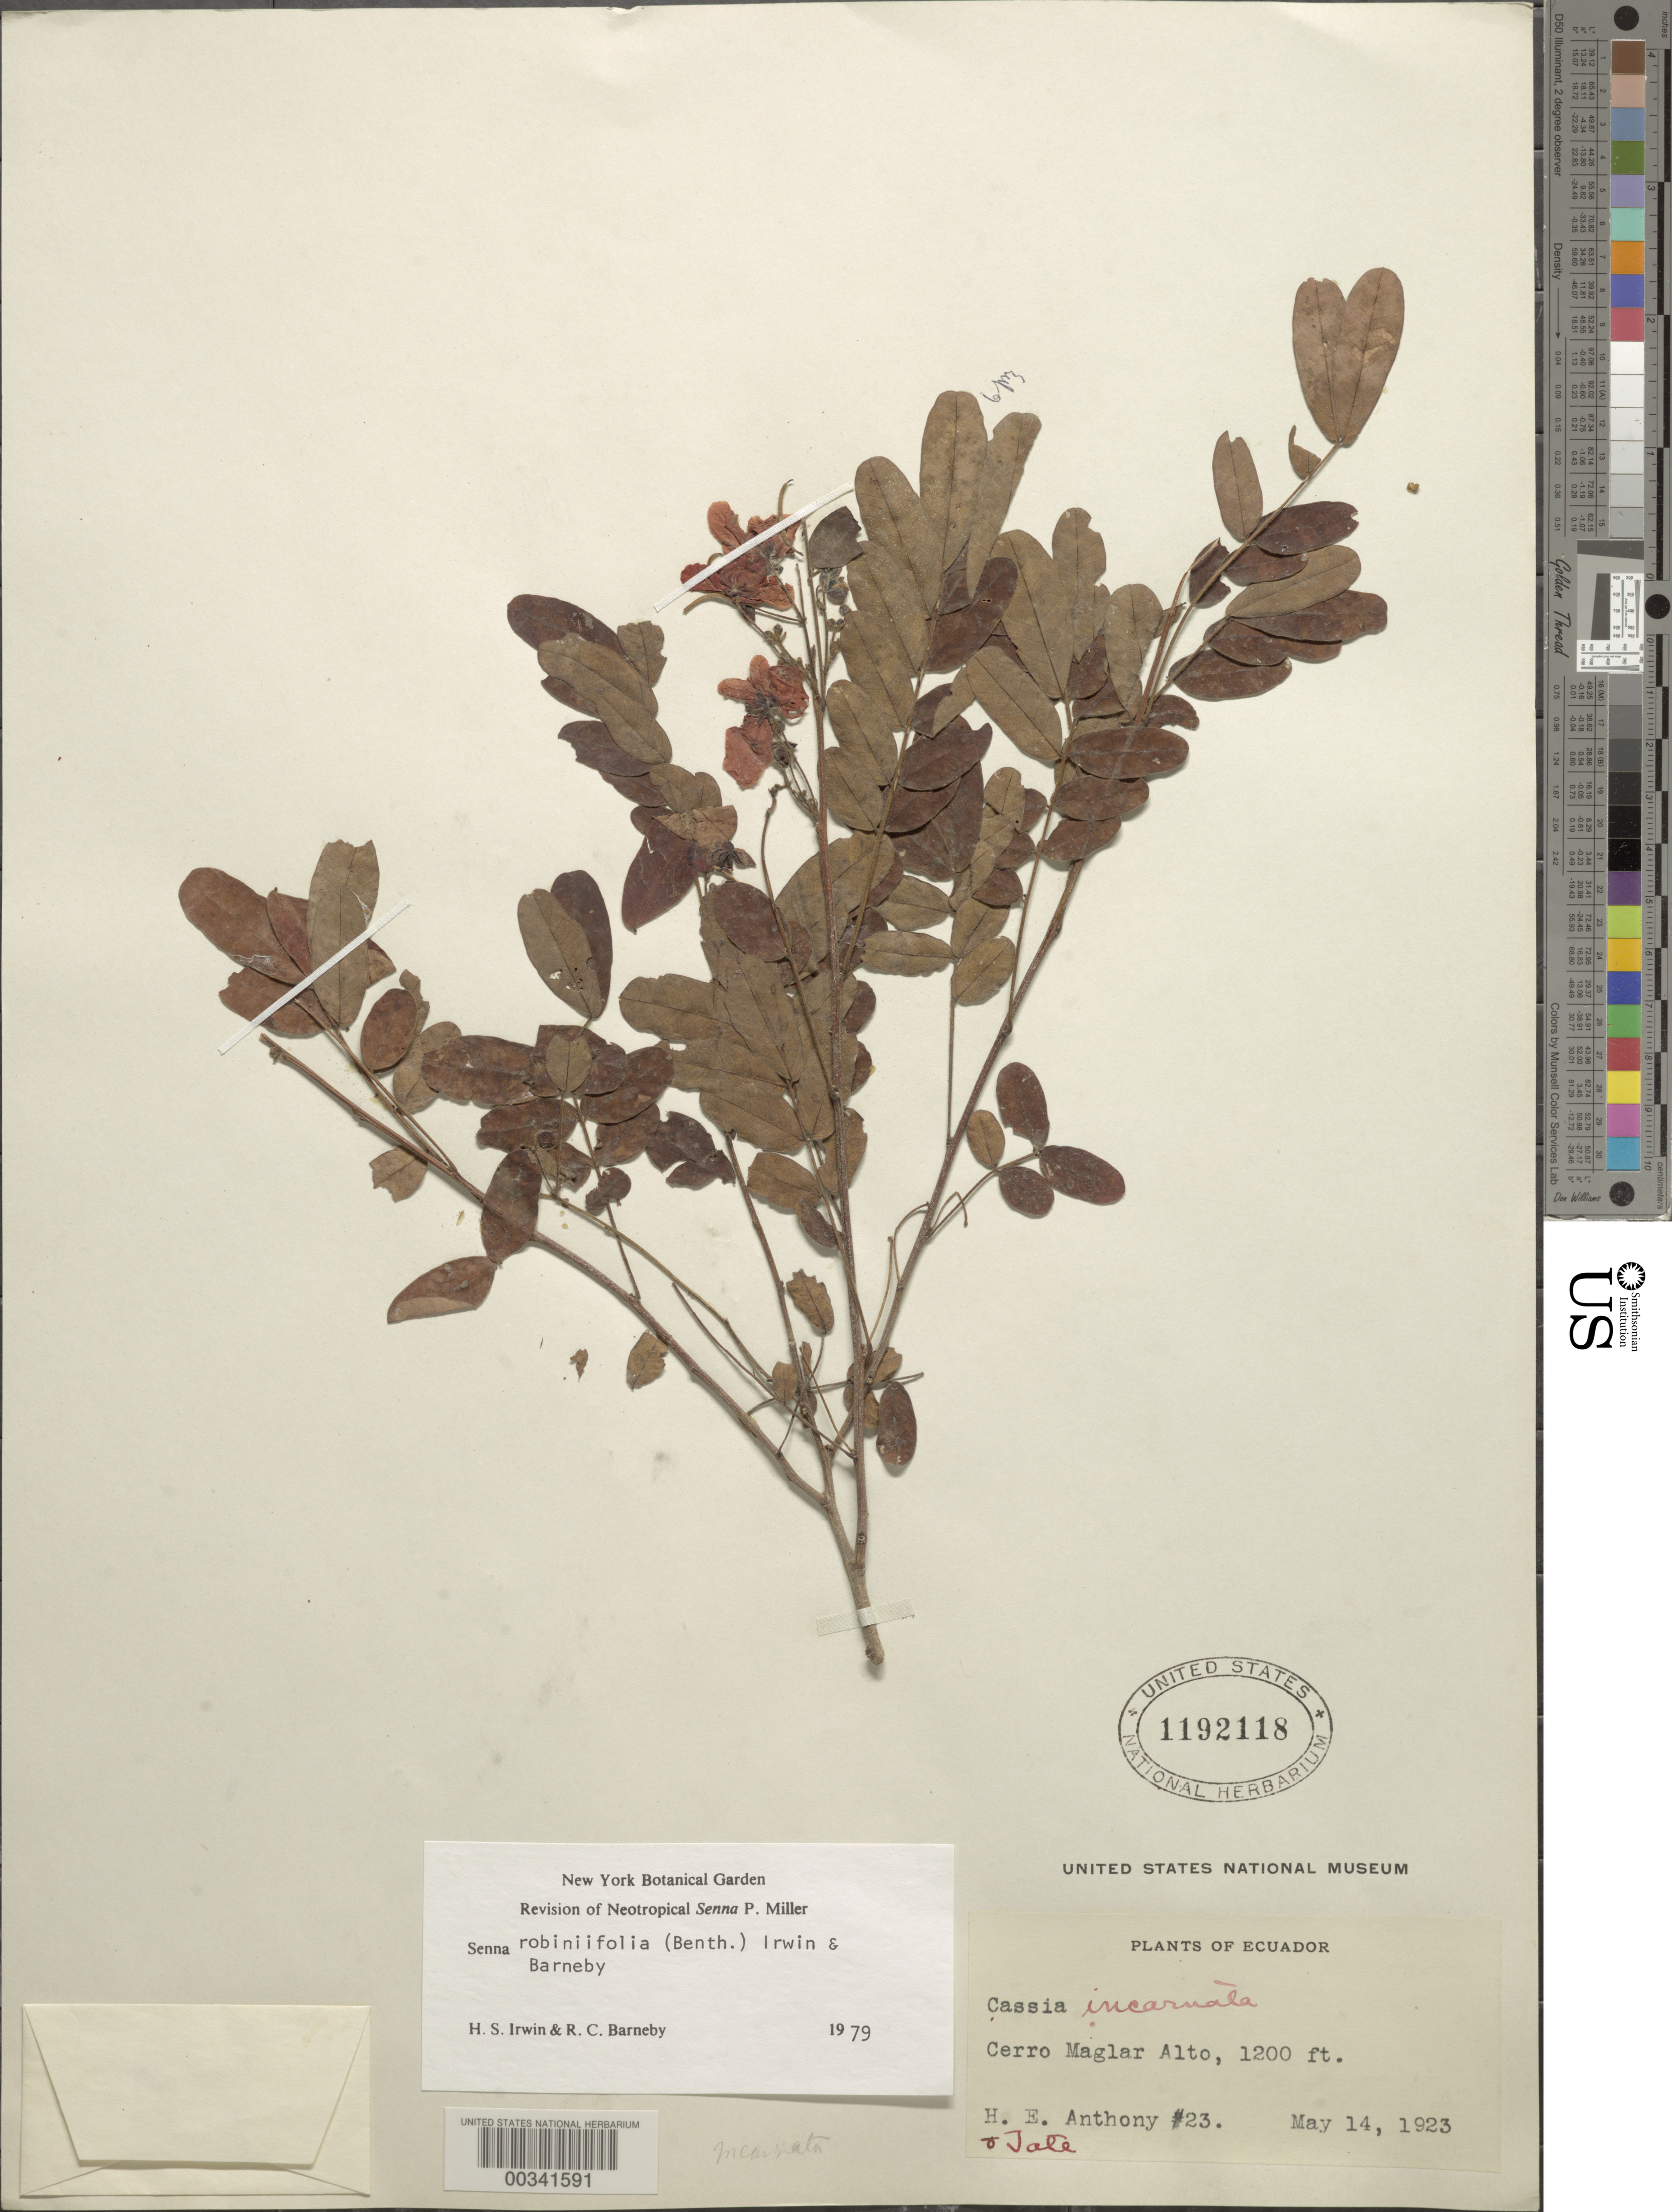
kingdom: Plantae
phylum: Tracheophyta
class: Magnoliopsida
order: Fabales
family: Fabaceae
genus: Senna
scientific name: Senna robiniifolia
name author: (Benth.) H.S. Irwin & Barneby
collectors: H. E. Anthony & Tate, --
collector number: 23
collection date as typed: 14 May 1923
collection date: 1923-05-14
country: Ecuador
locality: Cerro maglar Alto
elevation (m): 366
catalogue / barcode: US 1192118